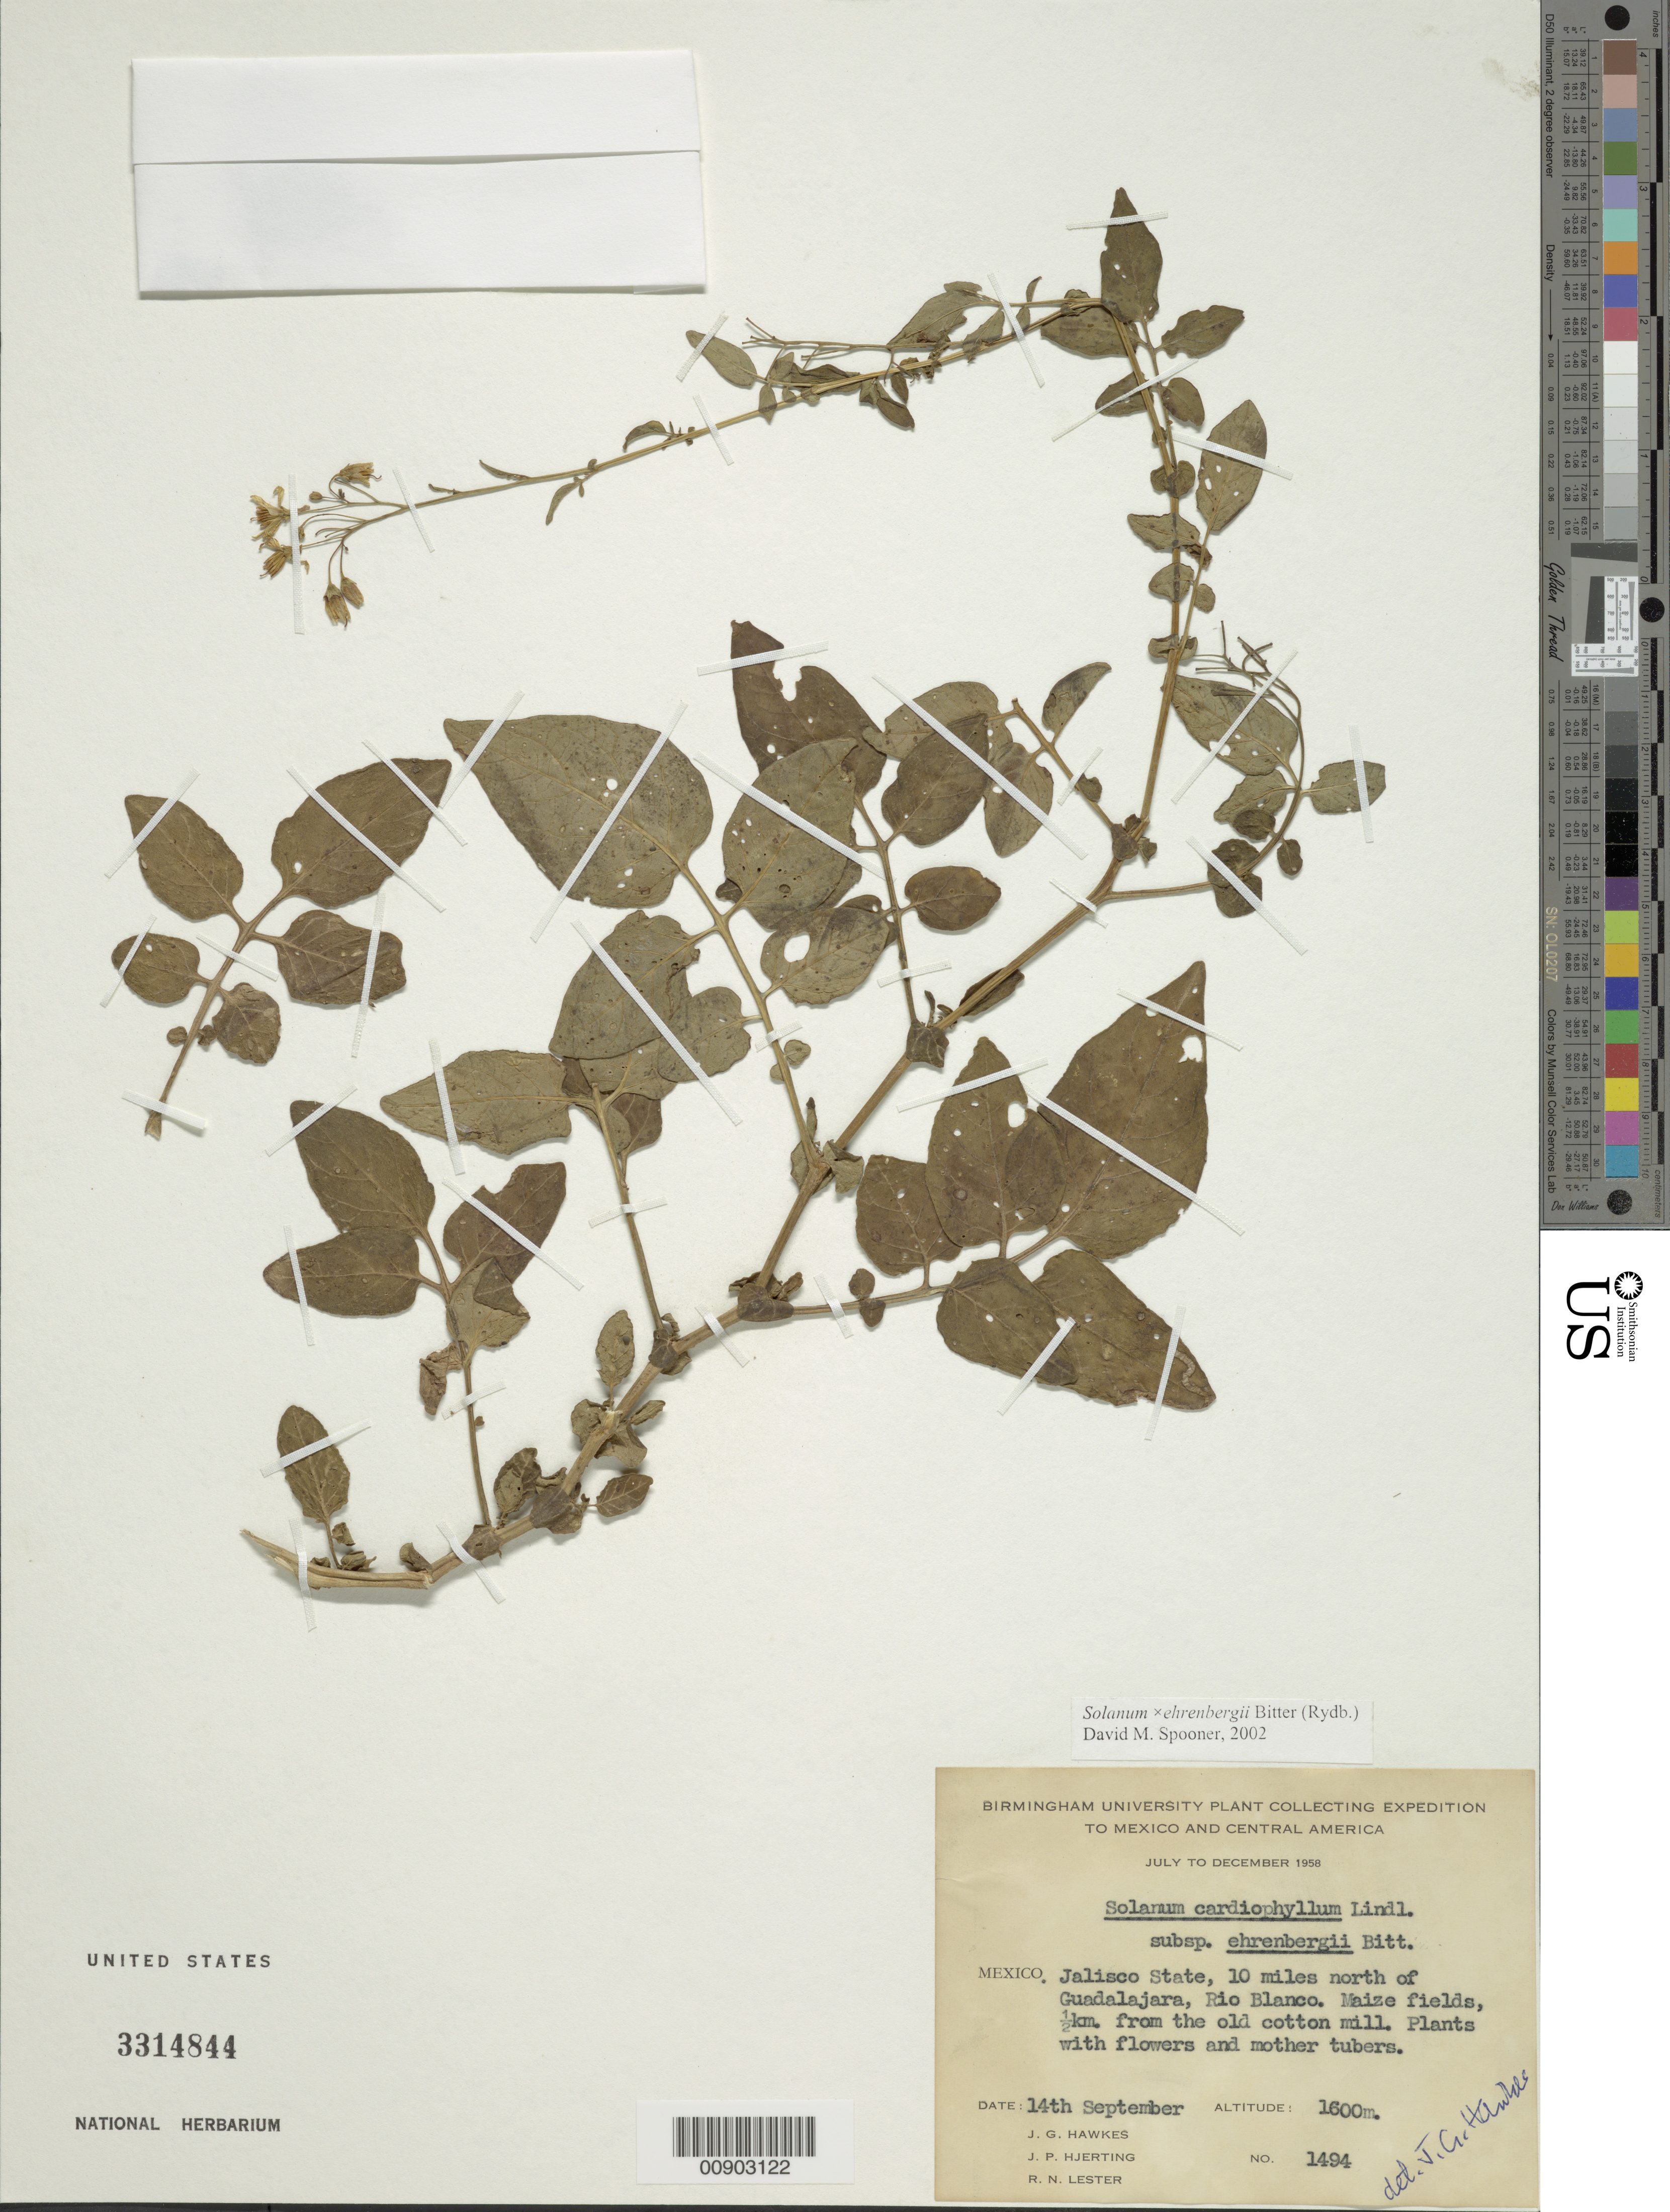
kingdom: Plantae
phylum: Tracheophyta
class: Magnoliopsida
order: Solanales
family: Solanaceae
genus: Solanum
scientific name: Solanum x ehrenbergii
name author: (Bitter) Rydb.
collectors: J. G. Hawkes, J. P. Hjerting & R. Lester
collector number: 1494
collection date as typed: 14 Sep 1958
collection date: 1958-09-14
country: Mexico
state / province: Jalisco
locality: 10 miles north of Guadalajara, Río Blanco.Maize fields ½ km. from the old cotton mill.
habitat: Maize fields.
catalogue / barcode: US 3314844